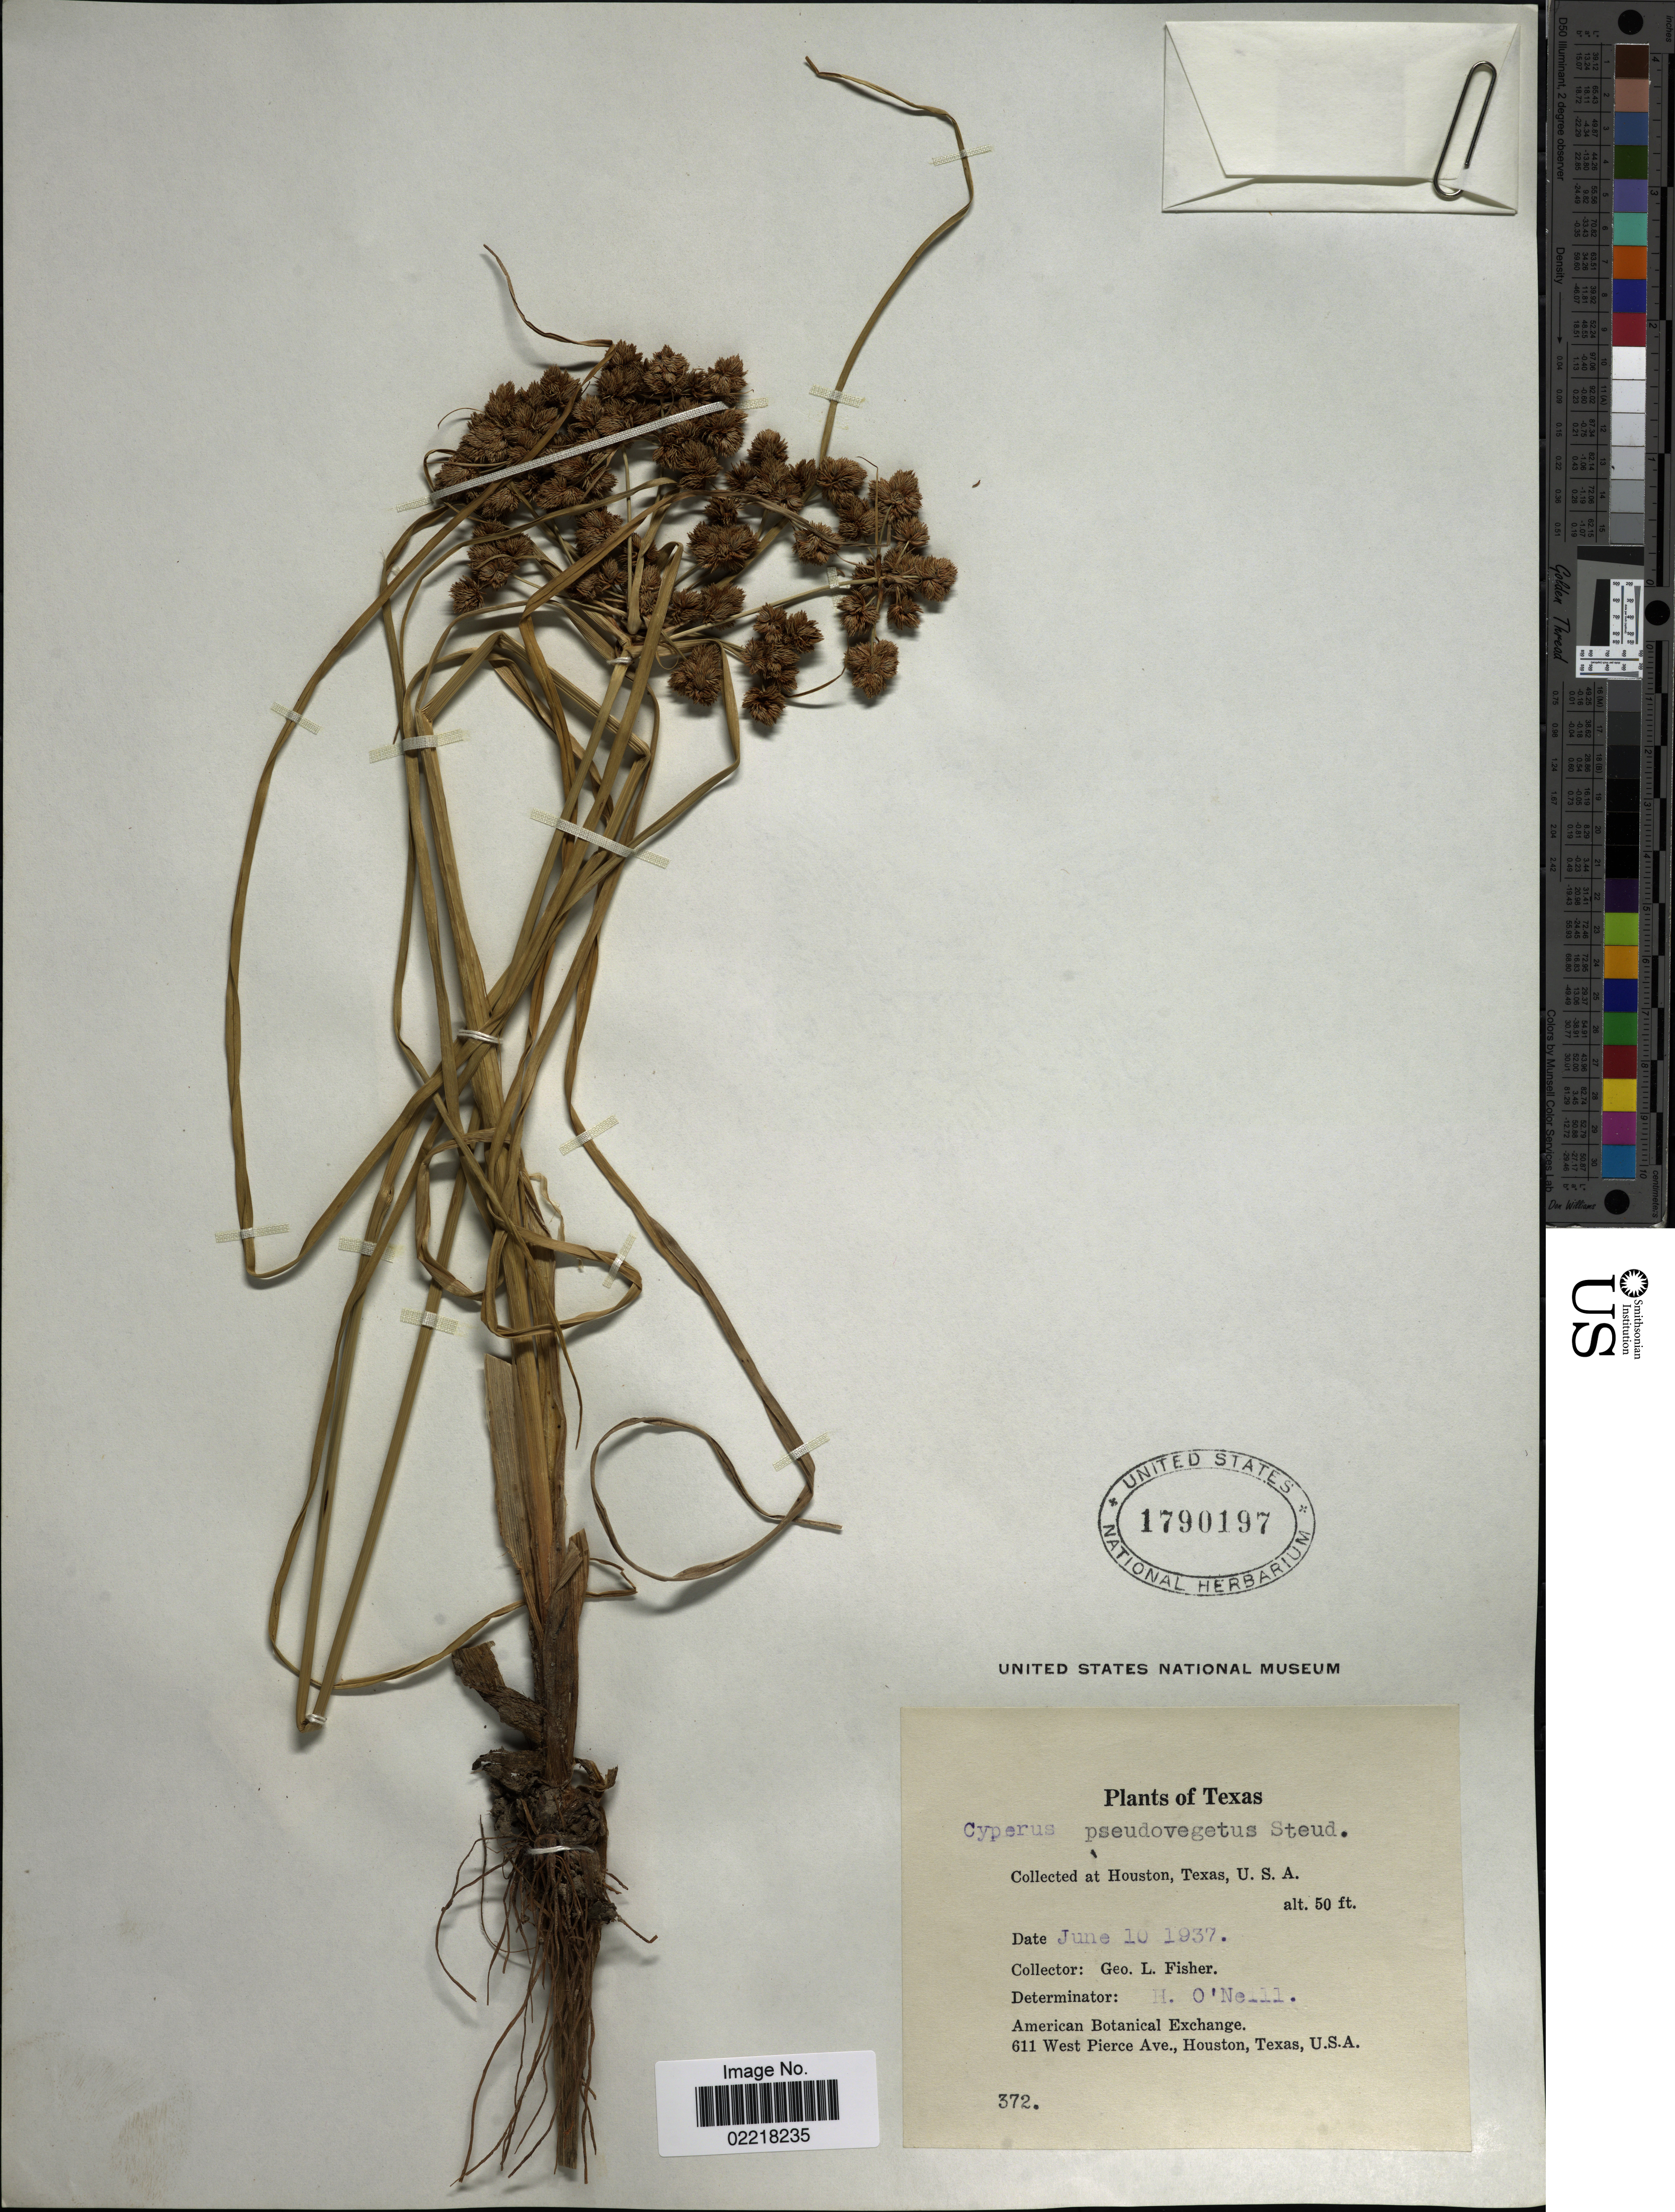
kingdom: Plantae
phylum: Tracheophyta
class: Liliopsida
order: Poales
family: Cyperaceae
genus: Cyperus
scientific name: Cyperus pseudovegetus Steud.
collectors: G. L. Fisher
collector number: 372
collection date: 1937-06-10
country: United States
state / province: Texas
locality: Houston, U.S.A.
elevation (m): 15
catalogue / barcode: US 1790197